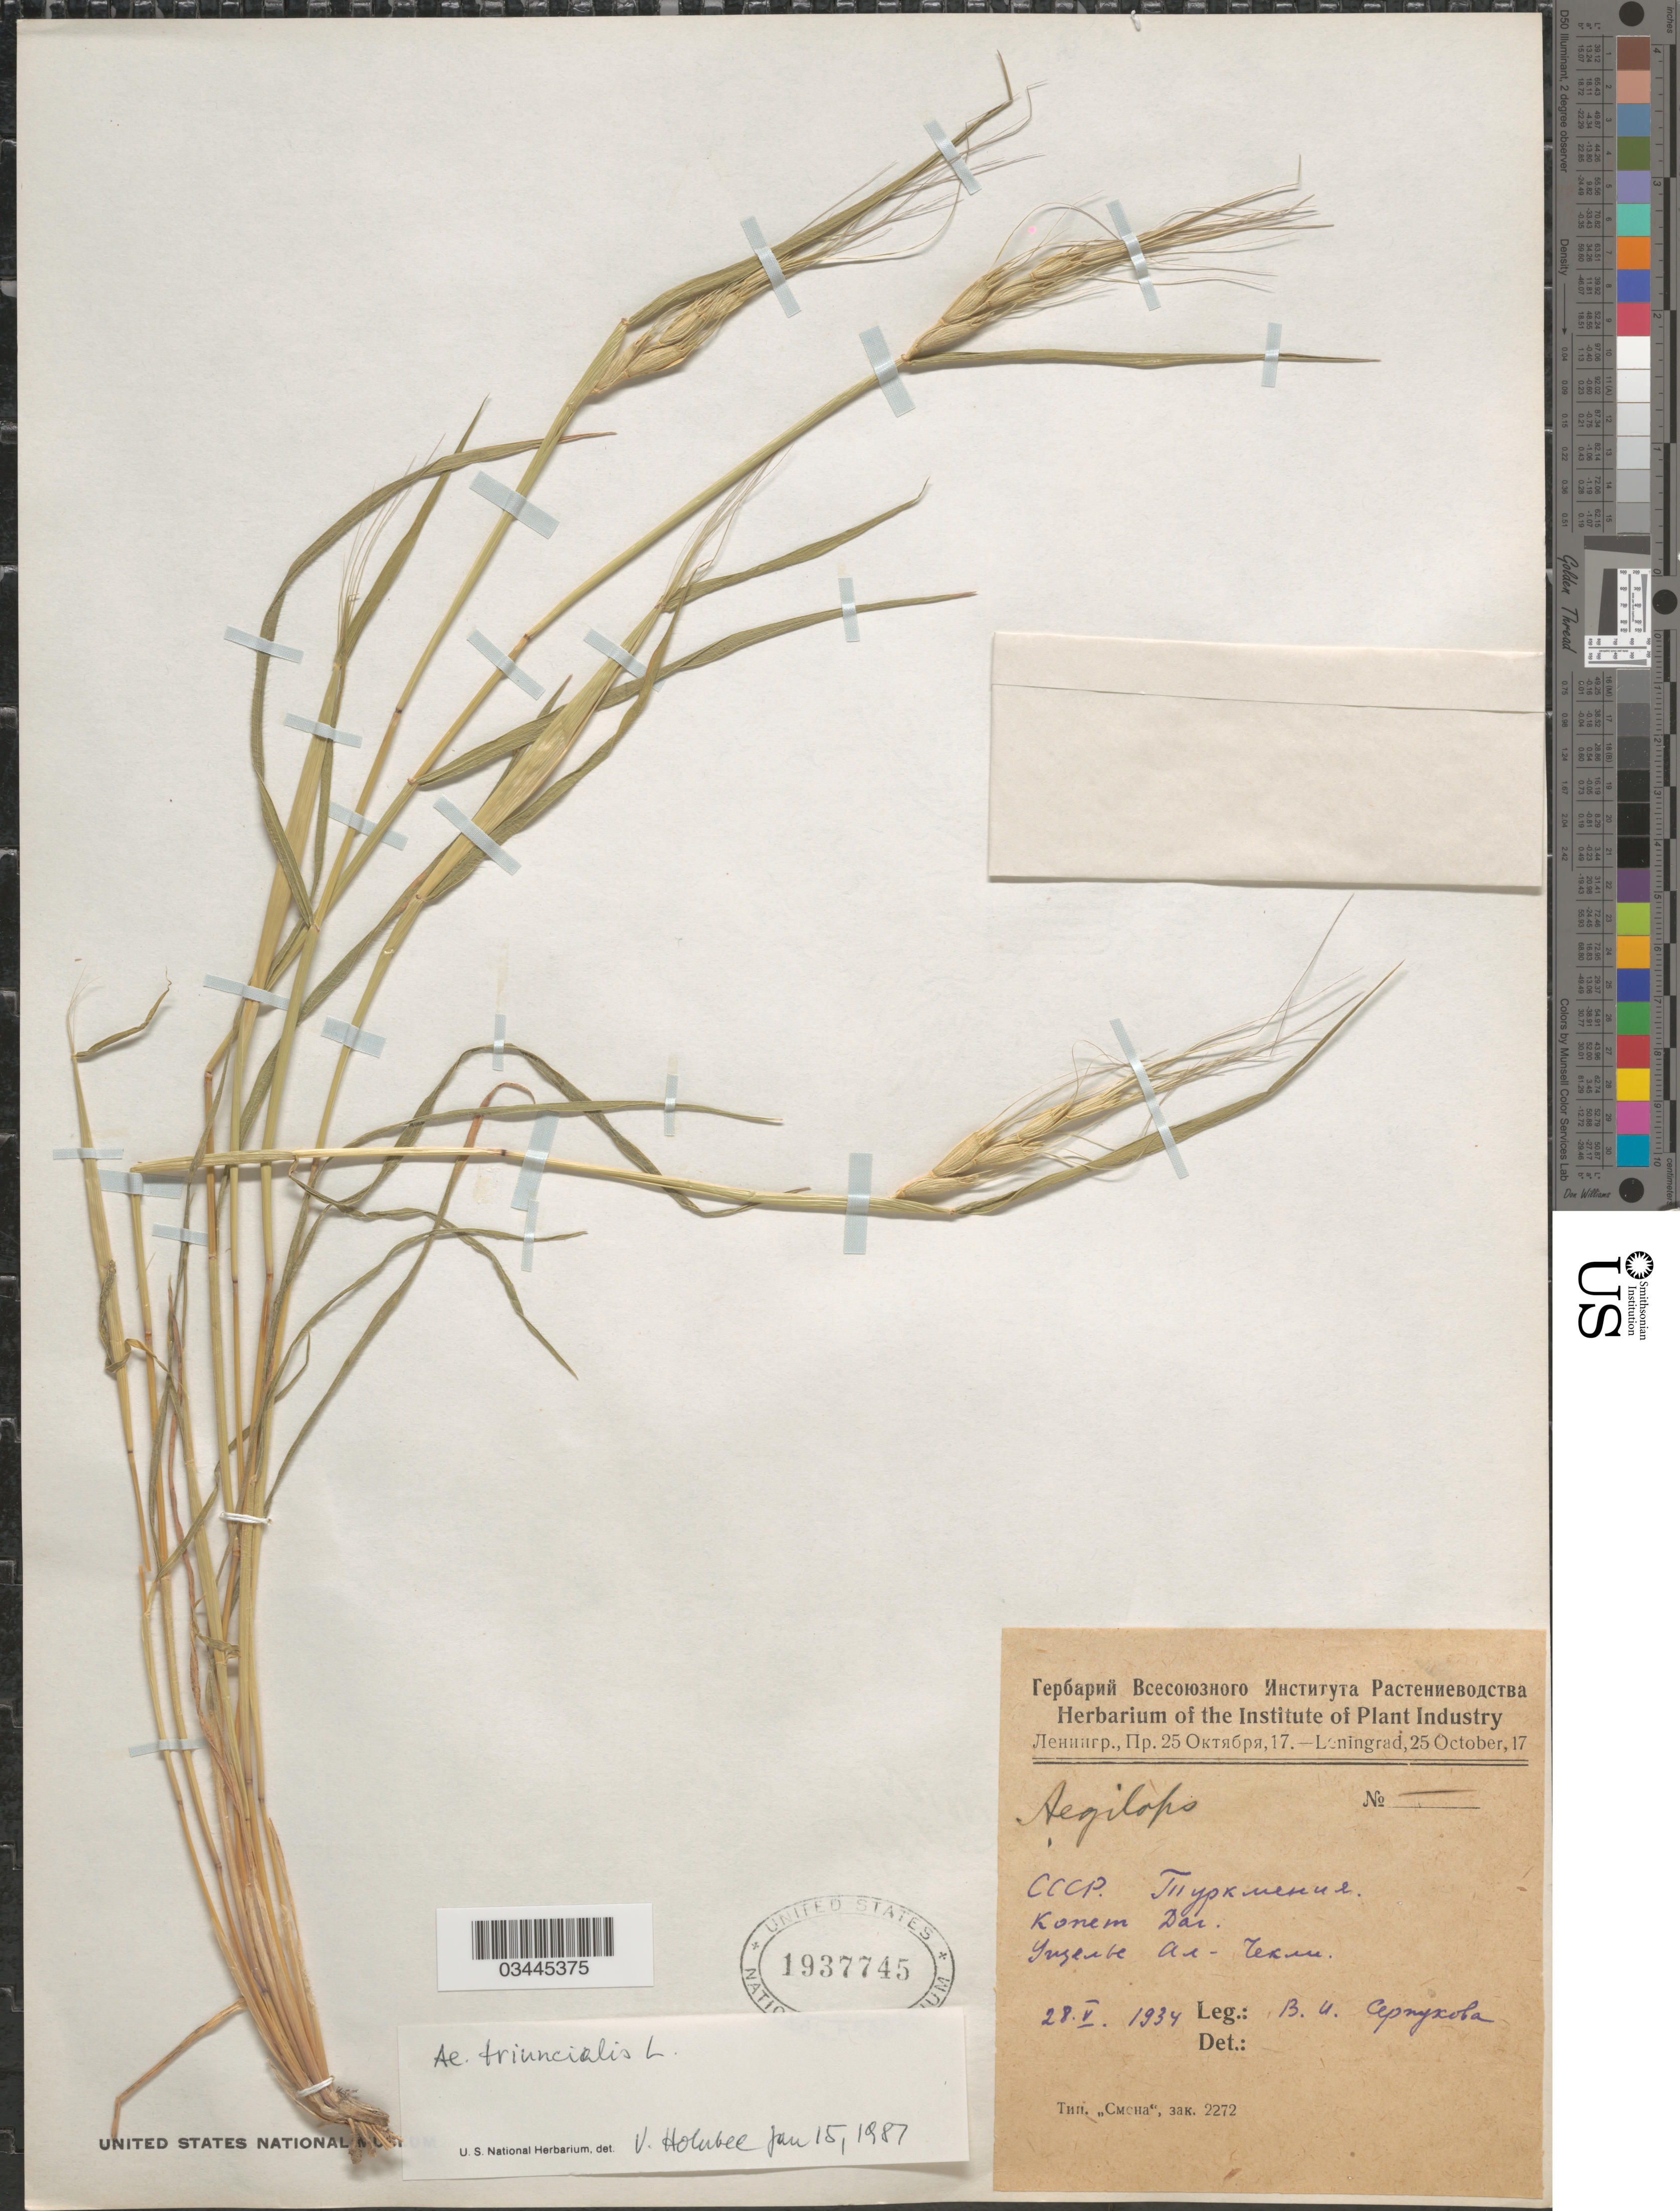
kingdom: Plantae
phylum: Tracheophyta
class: Liliopsida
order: Poales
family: Poaceae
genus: Aegilops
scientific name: Aegilops triuncialis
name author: L.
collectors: V. Serpukhova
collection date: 1934-05-28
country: Turkmenistan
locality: Kopet Dag Mts, gorge Al-Chelik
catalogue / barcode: US 1937745